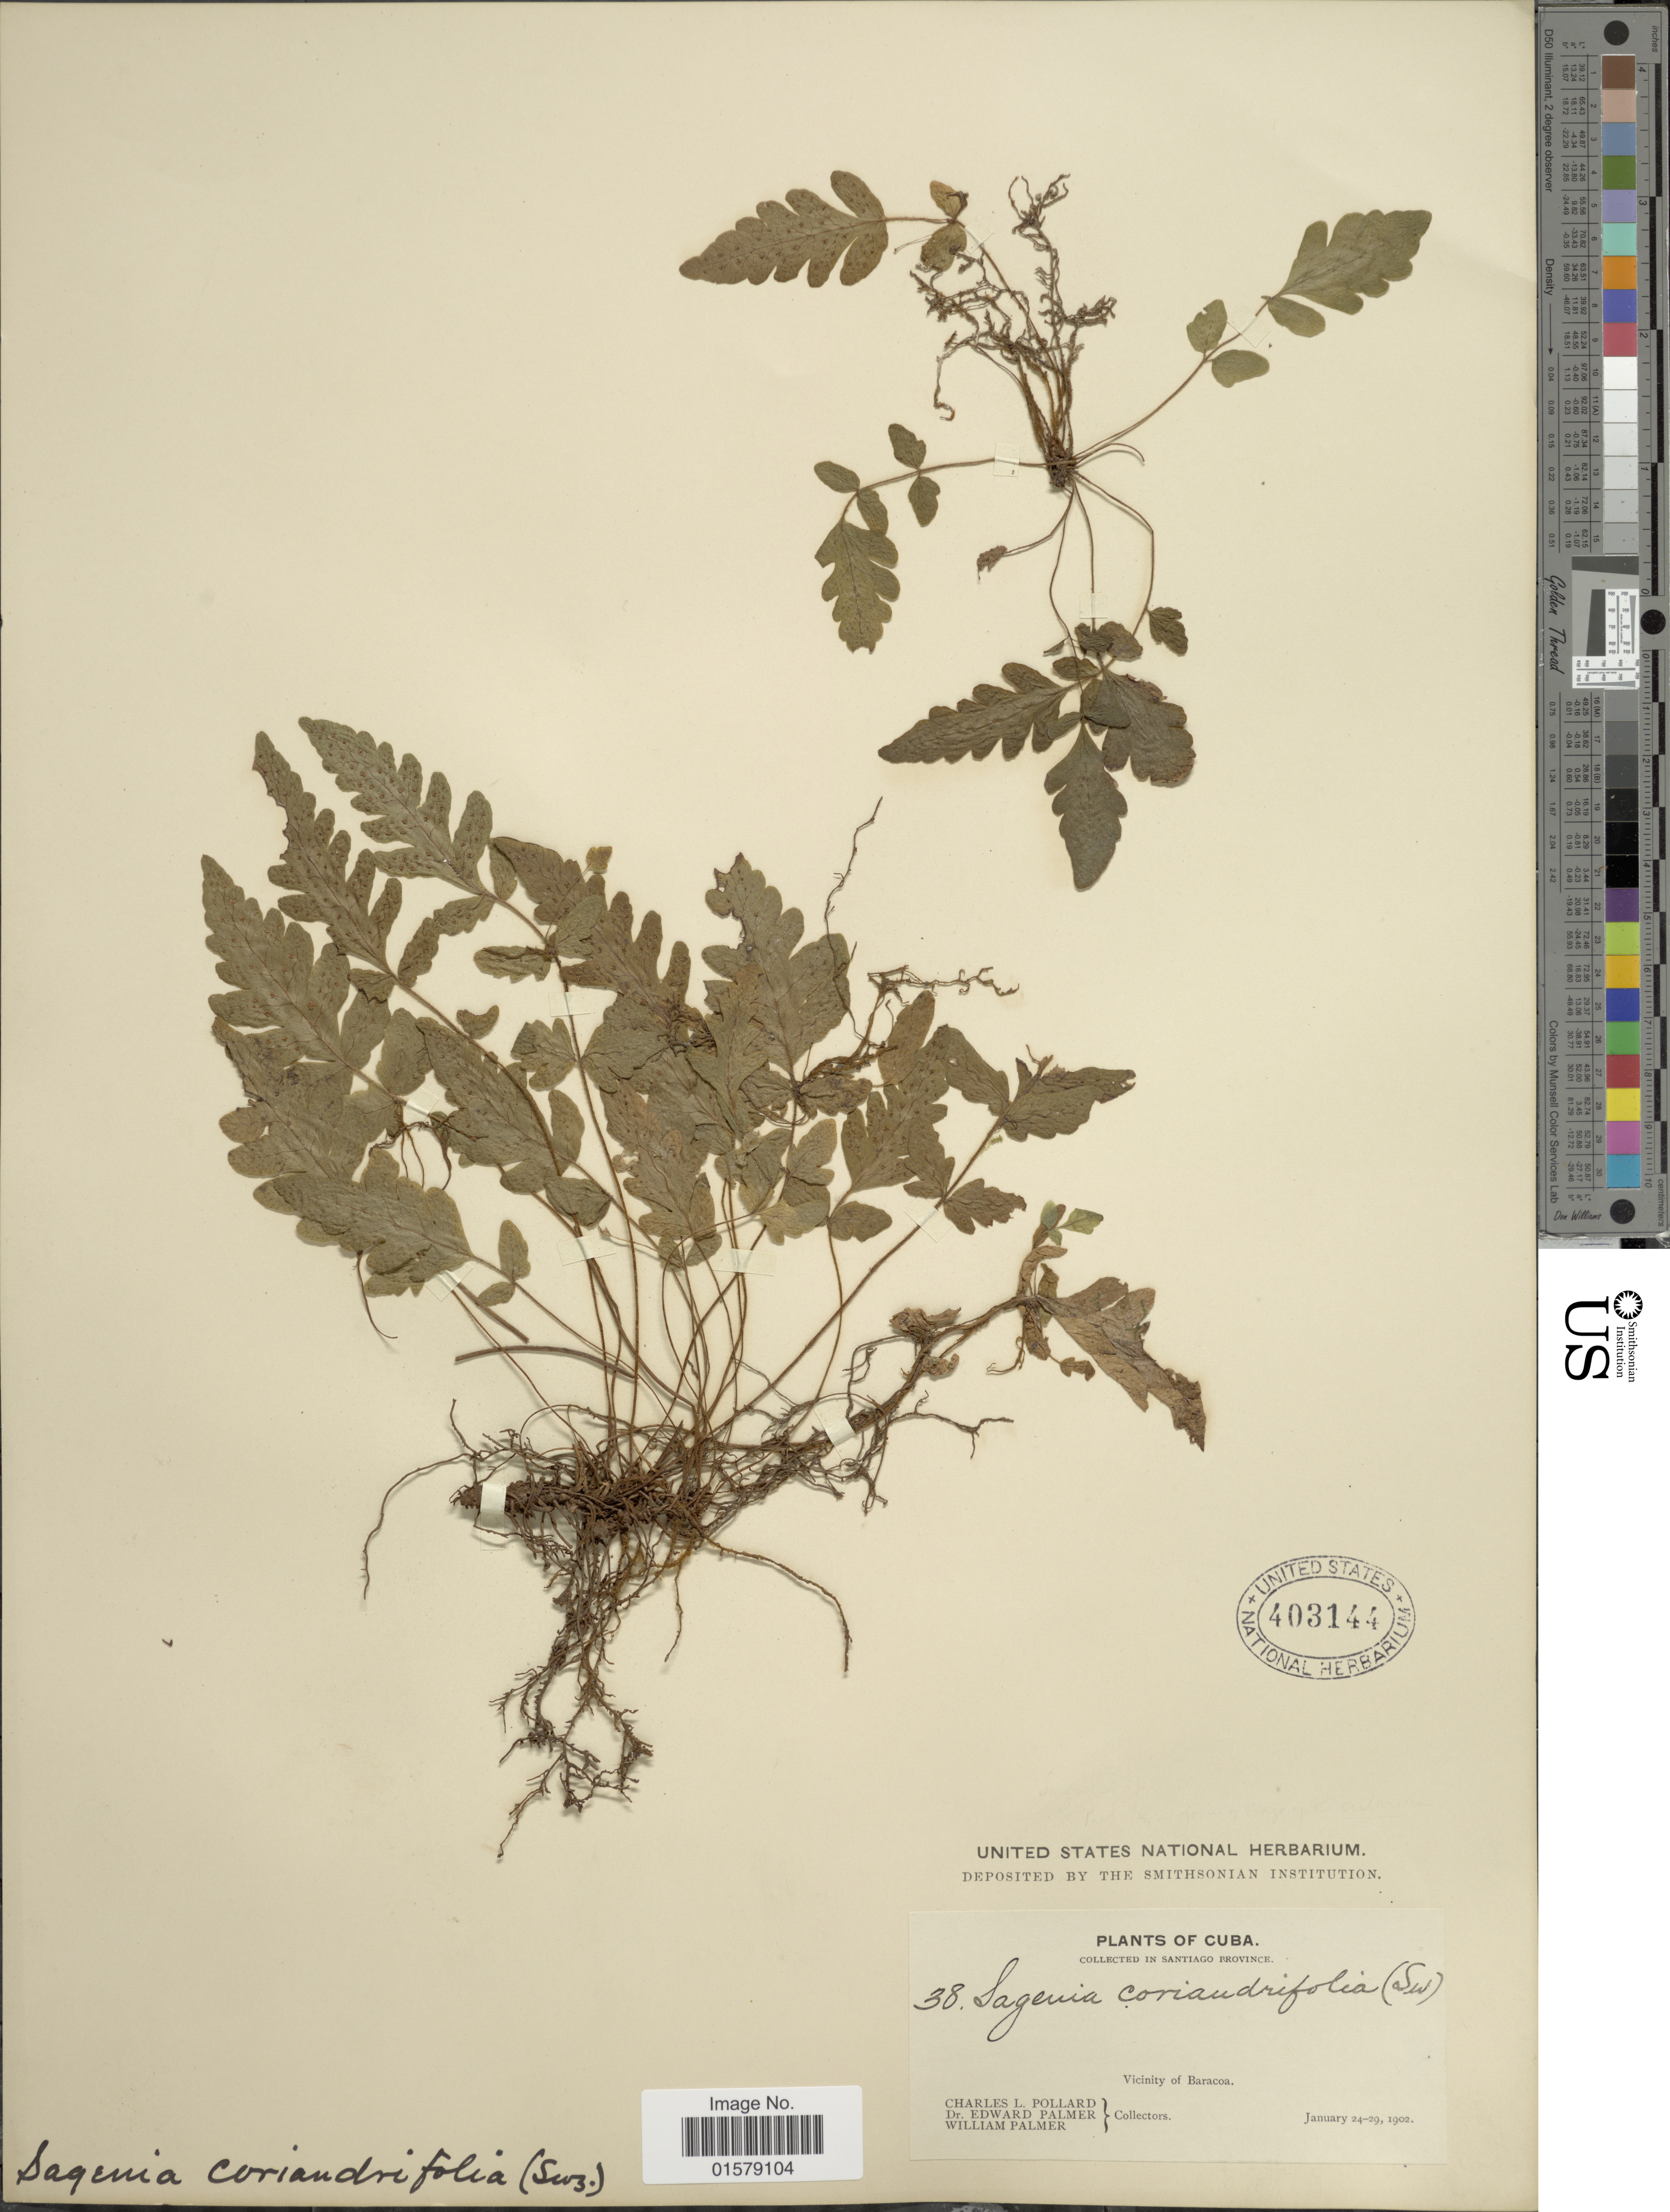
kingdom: Plantae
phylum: Tracheophyta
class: Polypodiopsida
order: Polypodiales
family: Tectariaceae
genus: Tectaria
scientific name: Tectaria coriandrifolia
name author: Underw.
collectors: C. L. Pollard, E. Palmer & W. Palmer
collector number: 37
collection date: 1902-01-24/1902-01-29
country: Cuba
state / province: Santiago de Cuba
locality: Santiago Province, Vicinity of Baracoa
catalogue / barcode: US 403144